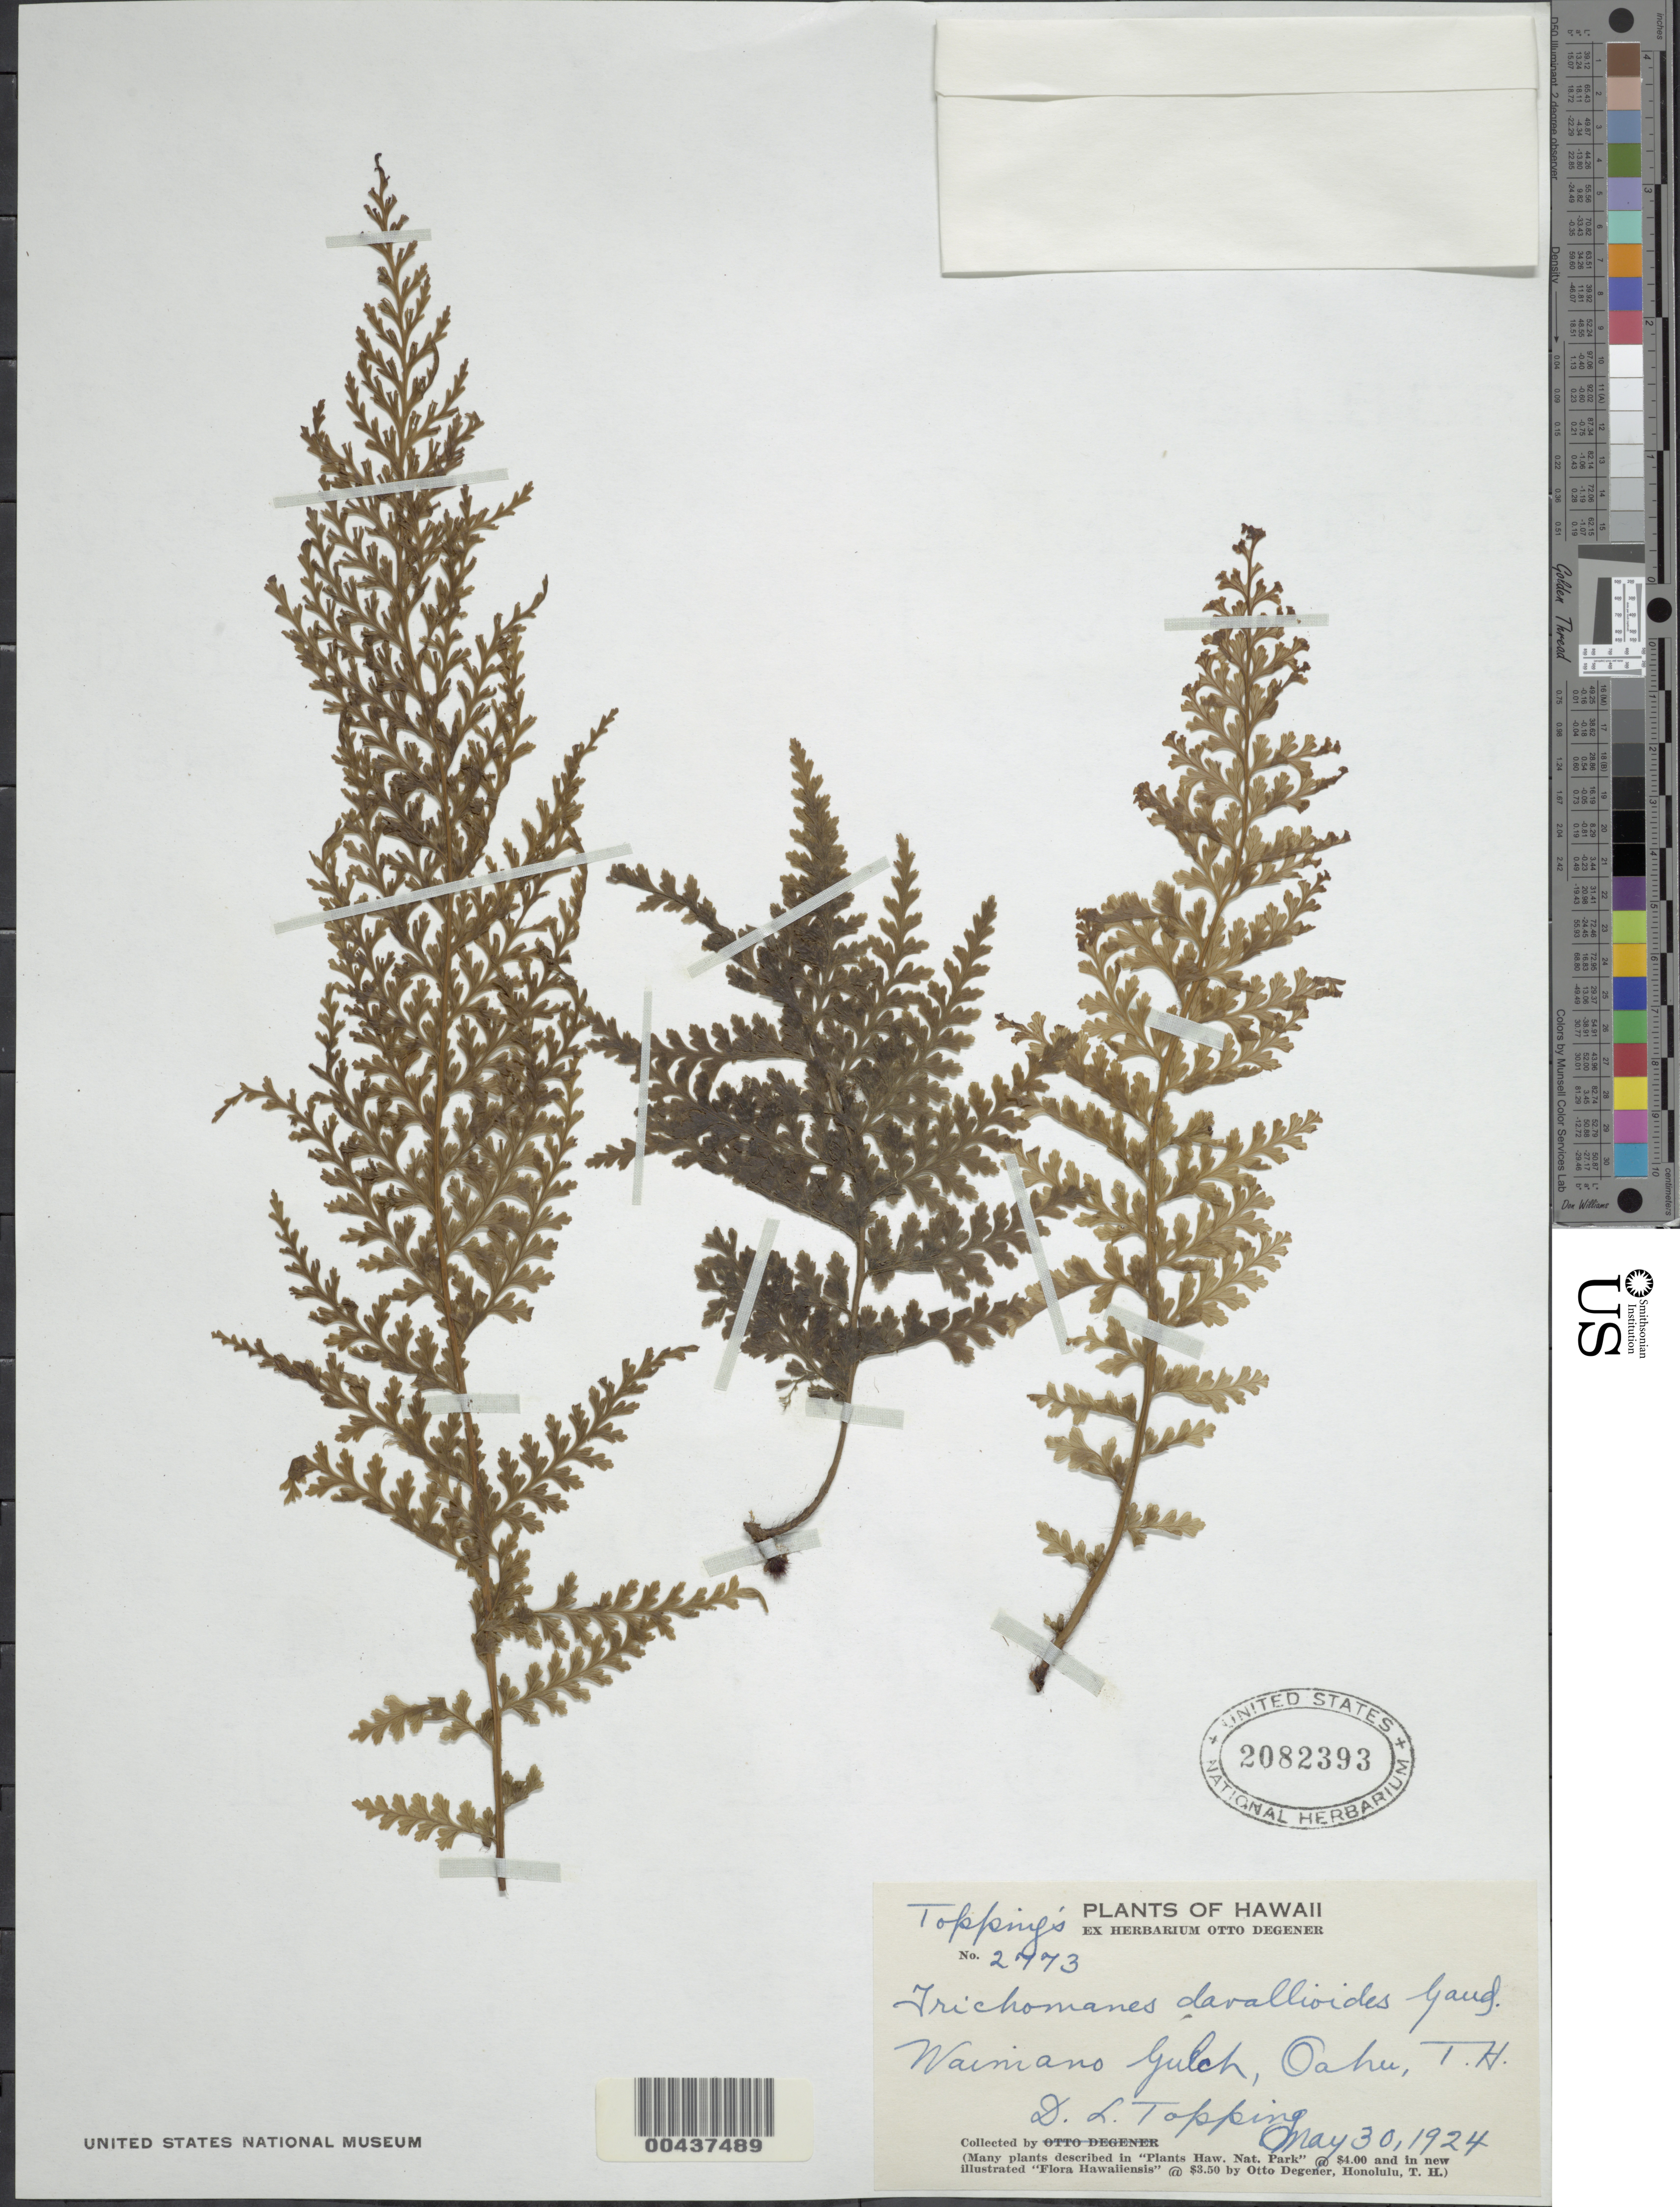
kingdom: Plantae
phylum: Tracheophyta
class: Polypodiopsida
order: Hymenophyllales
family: Hymenophyllaceae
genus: Vandenboschia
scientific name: Vandenboschia davallioides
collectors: D. L. Topping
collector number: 2773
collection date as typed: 30 May 1924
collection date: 1924-05-30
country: United States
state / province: Hawaii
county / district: Honolulu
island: Oahu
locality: Waimano Gulch, Oahu, T.H.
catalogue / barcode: US 2082393